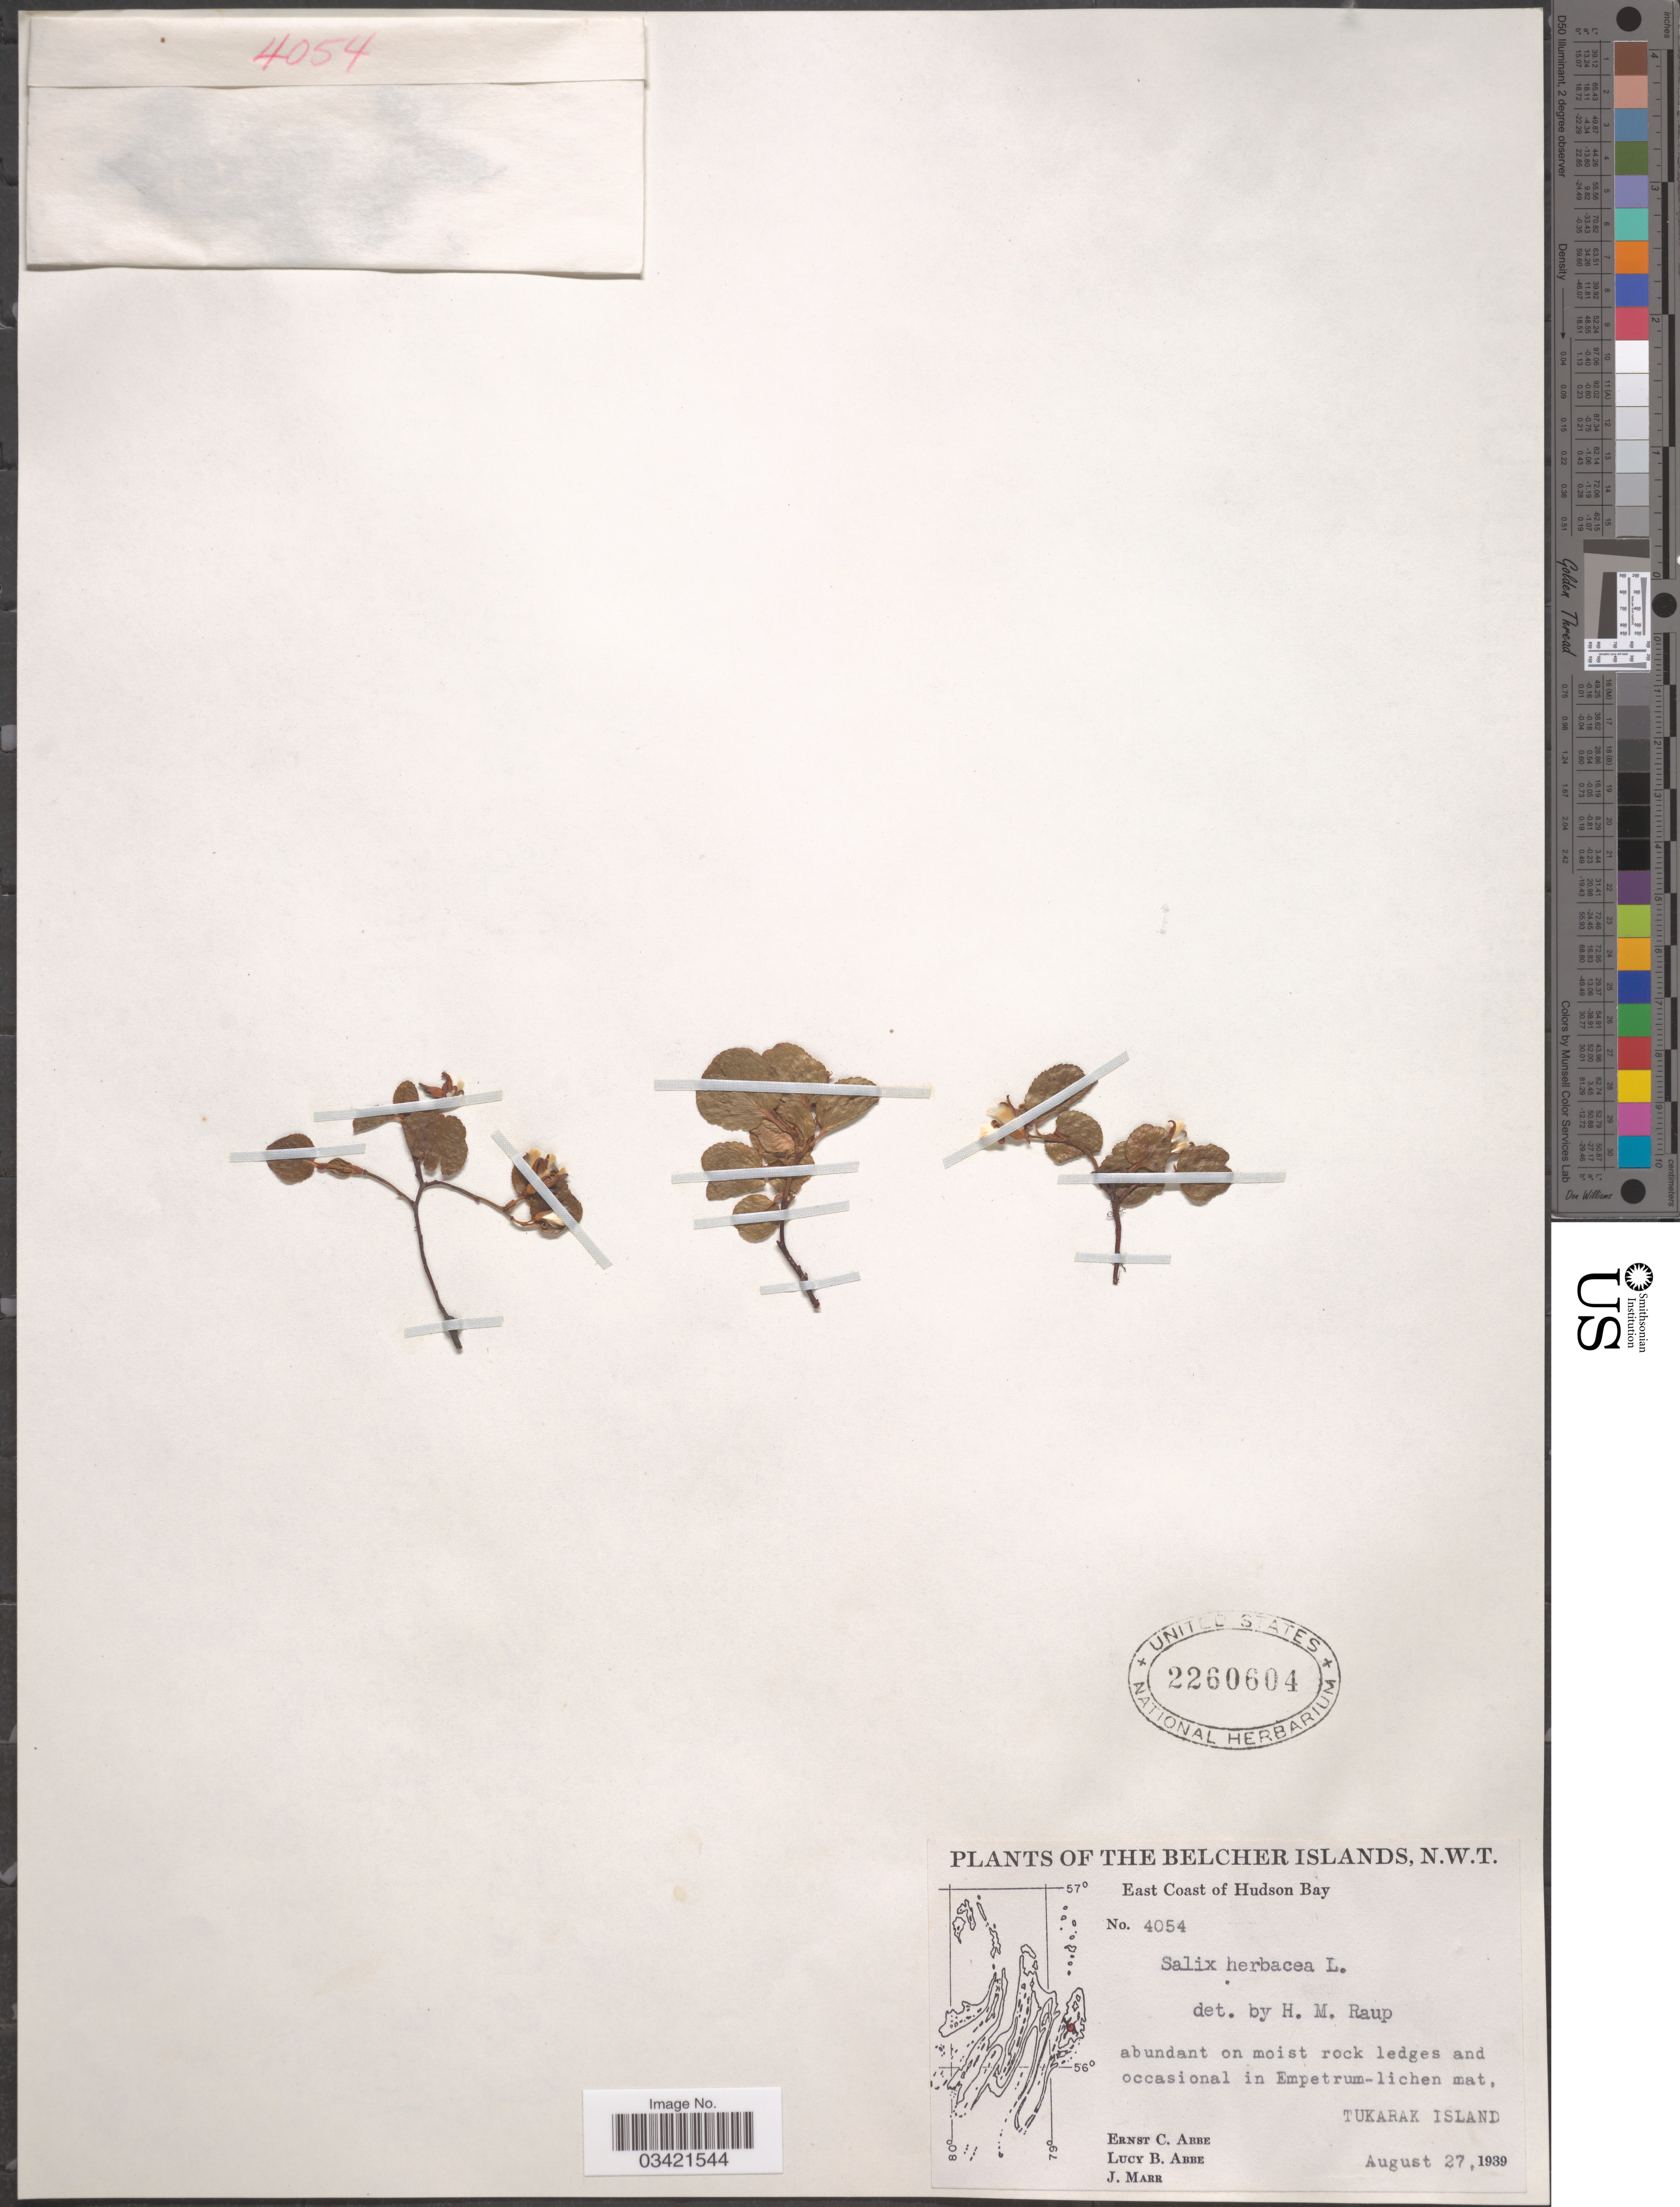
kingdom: Plantae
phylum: Tracheophyta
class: Magnoliopsida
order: Malpighiales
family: Salicaceae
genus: Salix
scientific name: Salix herbacea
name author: L.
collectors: E. C. Abbe, L. B. Abbe & J. Marr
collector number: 4054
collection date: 1939-08-27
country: Canada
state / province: Northwest Territories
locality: Belcher Islands. East Coast of Hudson Bay. Tukarak Island.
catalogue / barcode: US 2260604